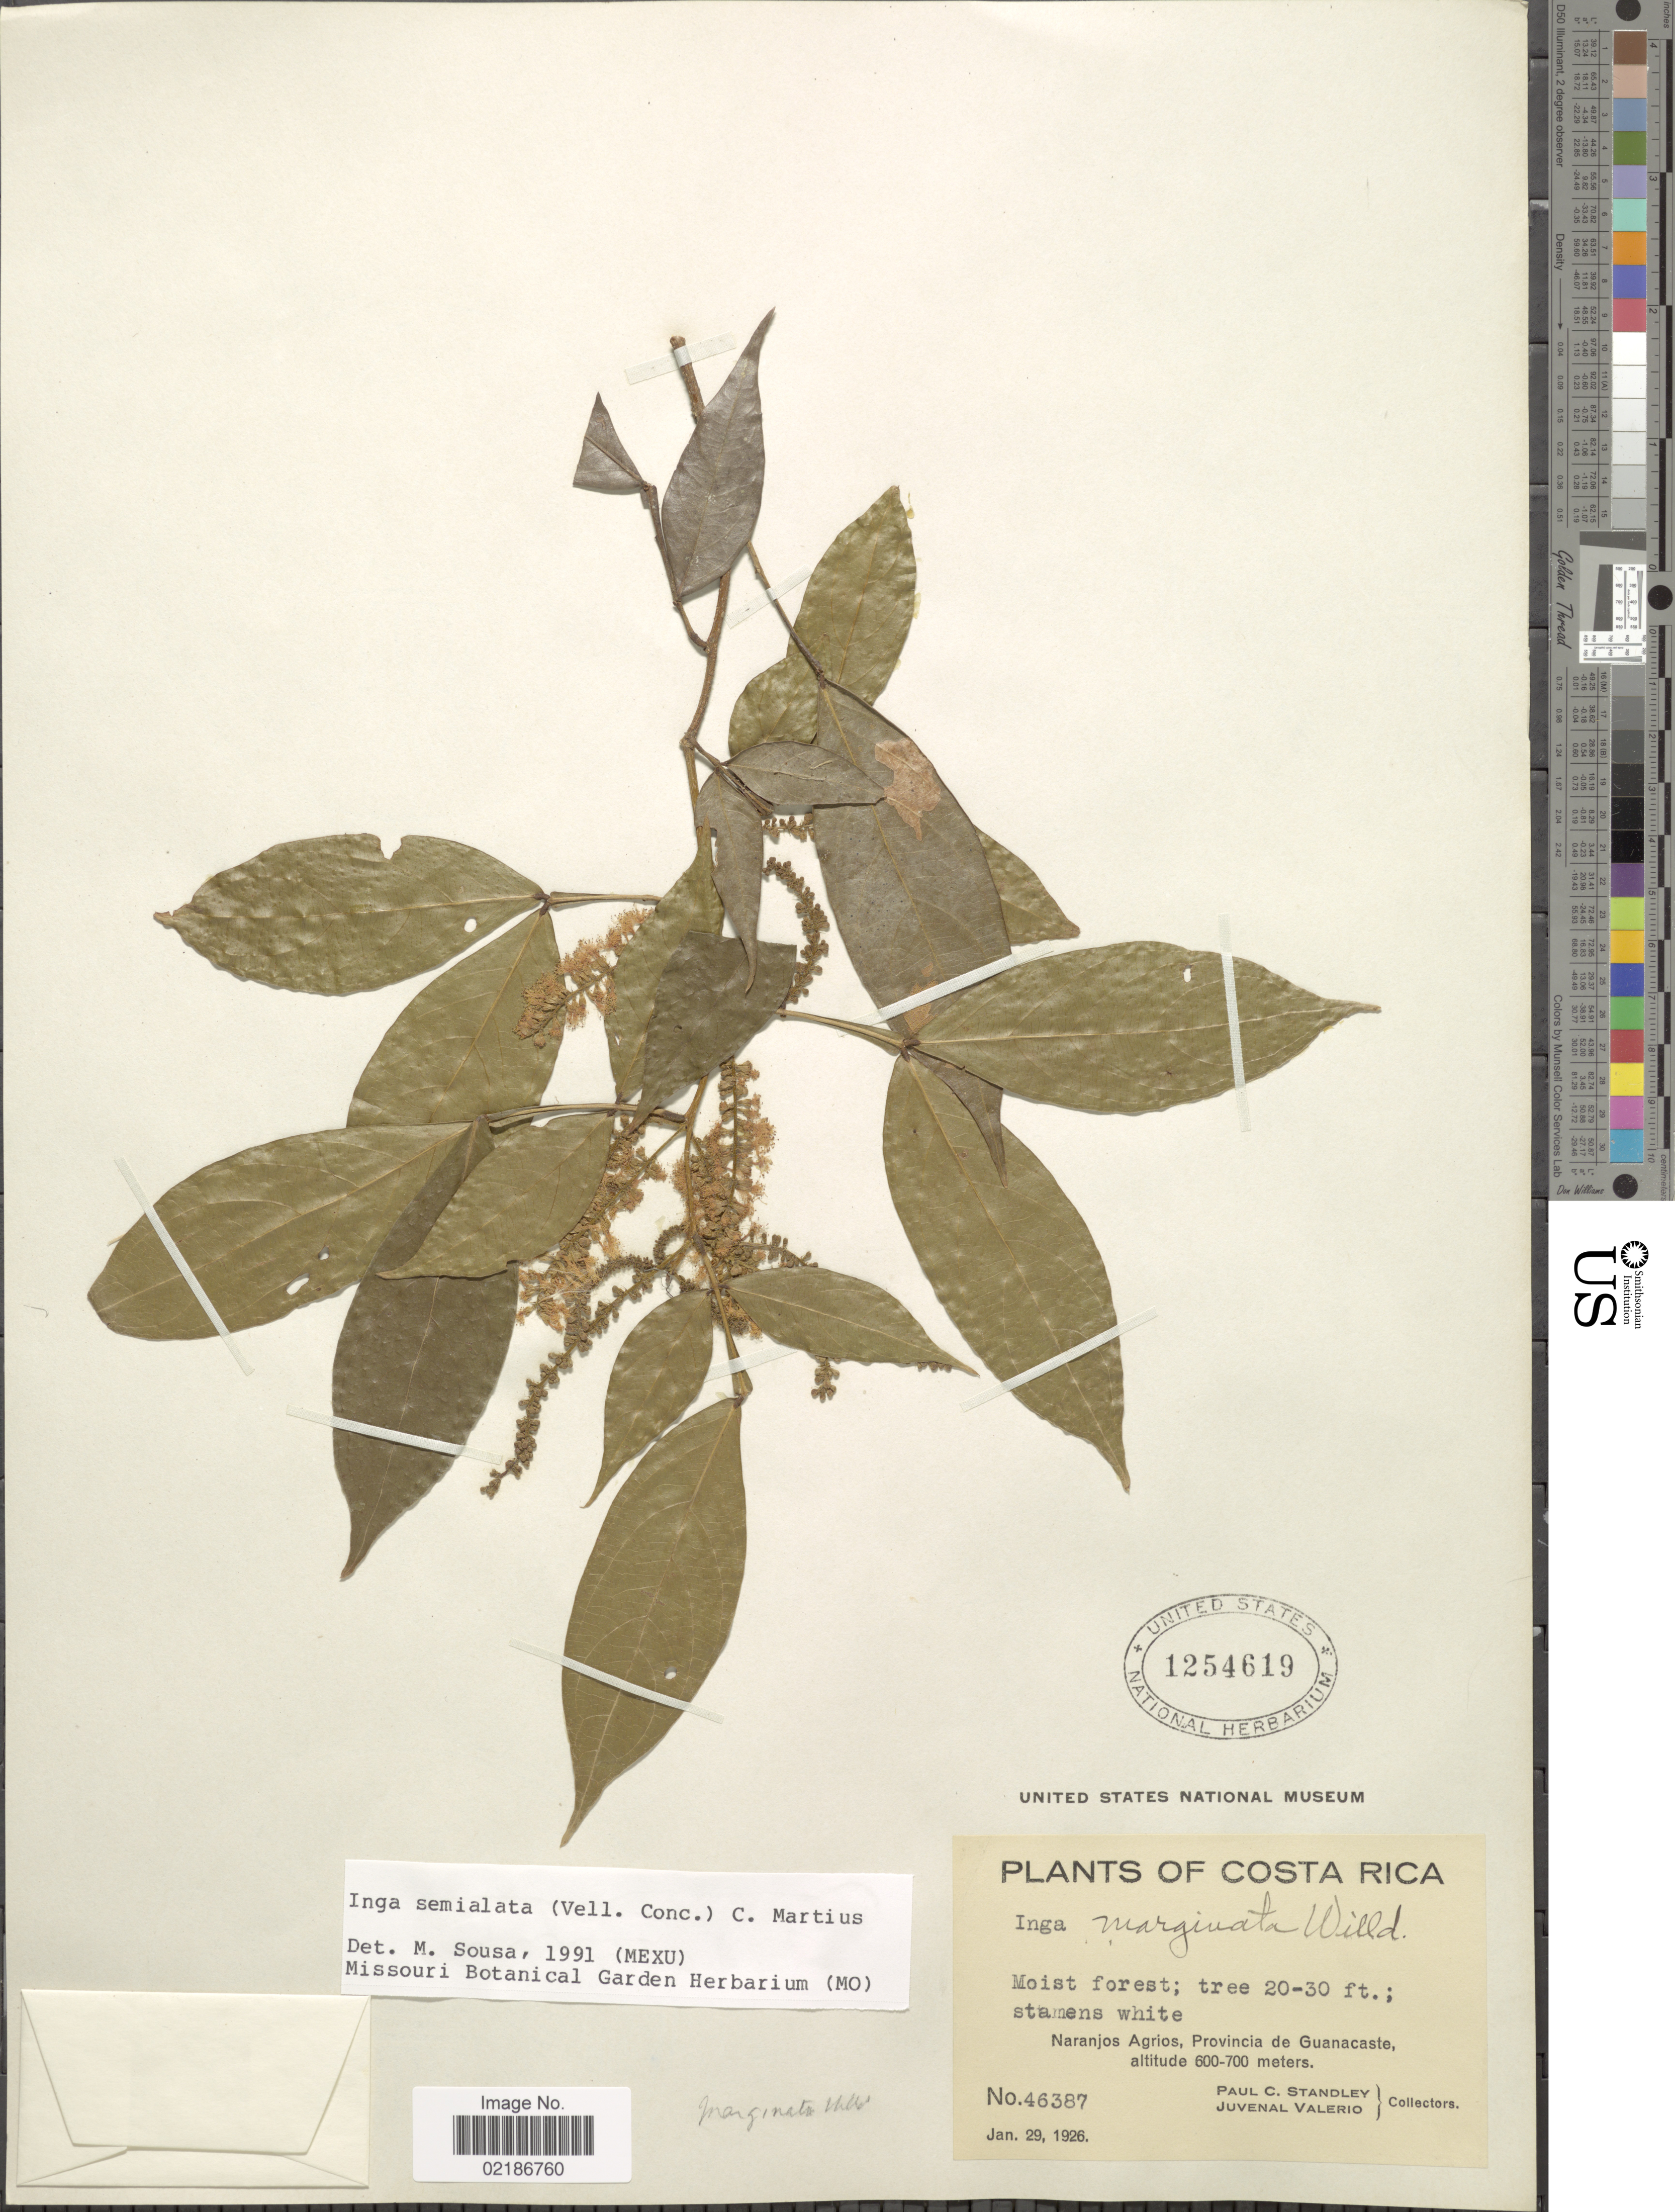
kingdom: Plantae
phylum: Tracheophyta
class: Magnoliopsida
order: Fabales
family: Fabaceae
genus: Inga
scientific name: Inga marginata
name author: Willd.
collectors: P. C. Standley & J. Valerio R.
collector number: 46387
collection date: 1926-01-29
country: Costa Rica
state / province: Guanacaste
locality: Naranjos Agrios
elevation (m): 600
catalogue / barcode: US 1254619